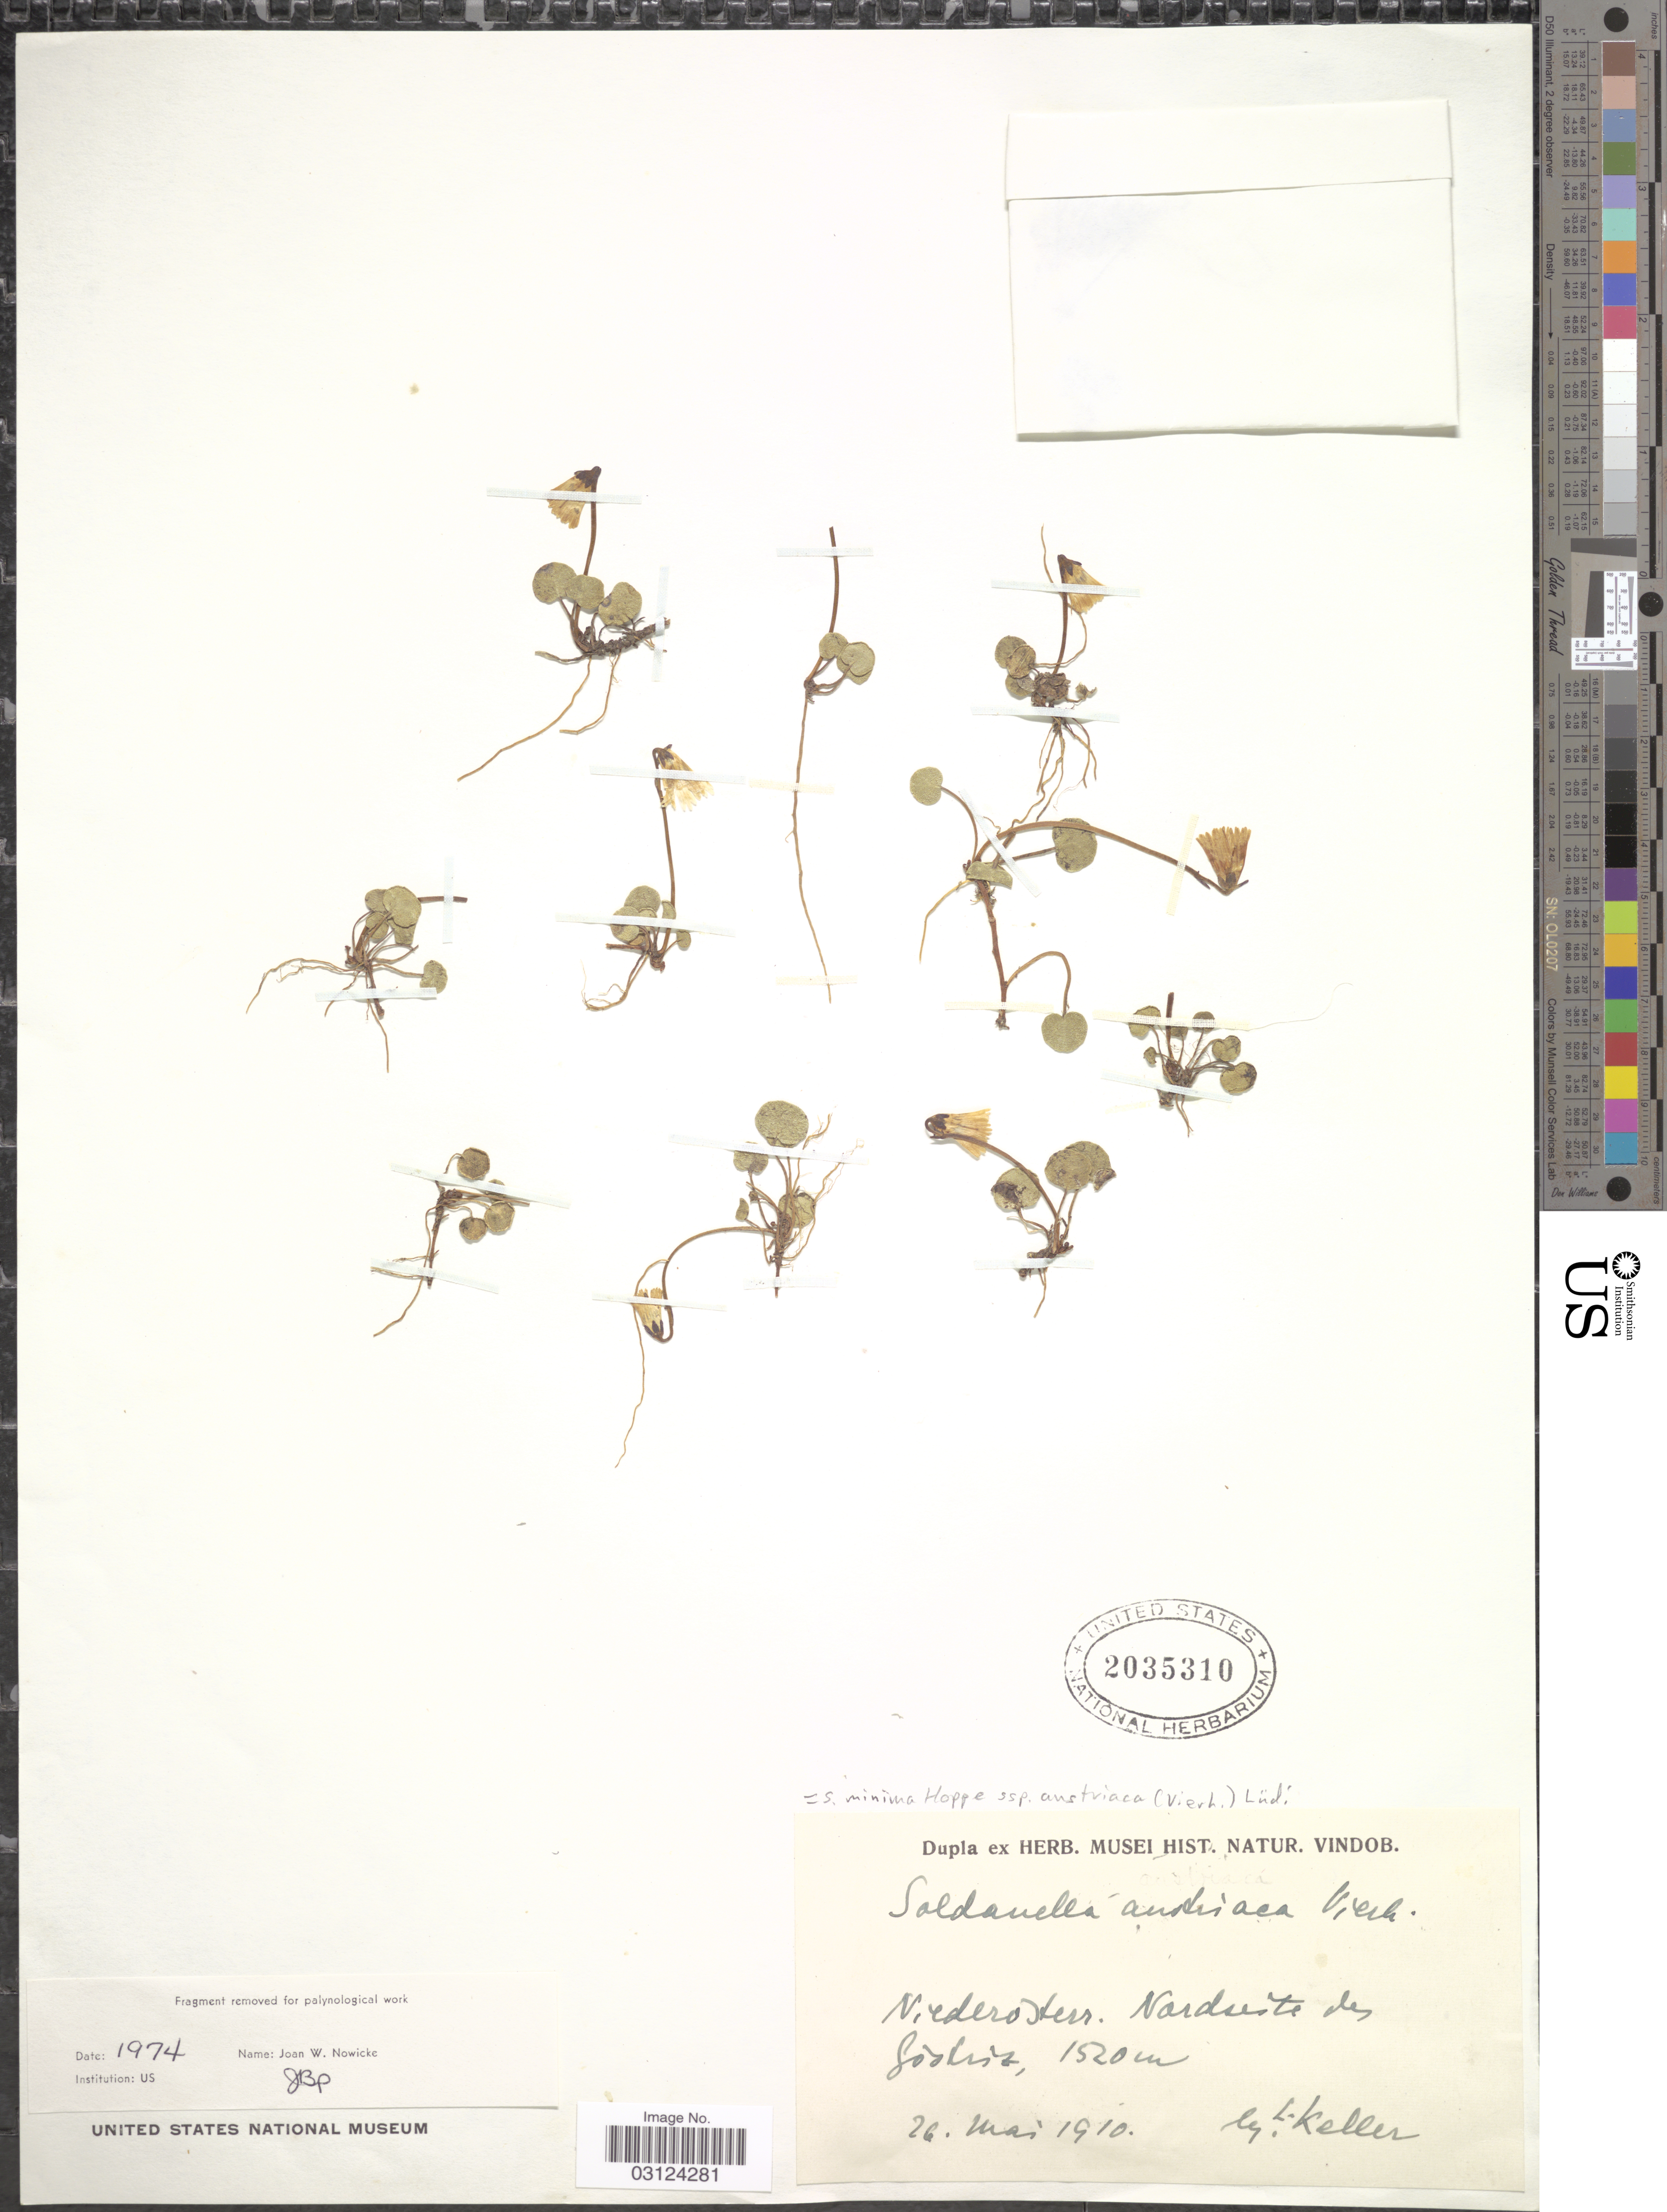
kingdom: Plantae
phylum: Tracheophyta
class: Magnoliopsida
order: Ericales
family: Primulaceae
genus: Soldanella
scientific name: Soldanella minima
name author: Hoppe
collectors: L. Keller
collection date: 1910-05-26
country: Austria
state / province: Niederosterreich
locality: Norduste[interpreted] des [illegible text].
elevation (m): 1520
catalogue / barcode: US 2035310